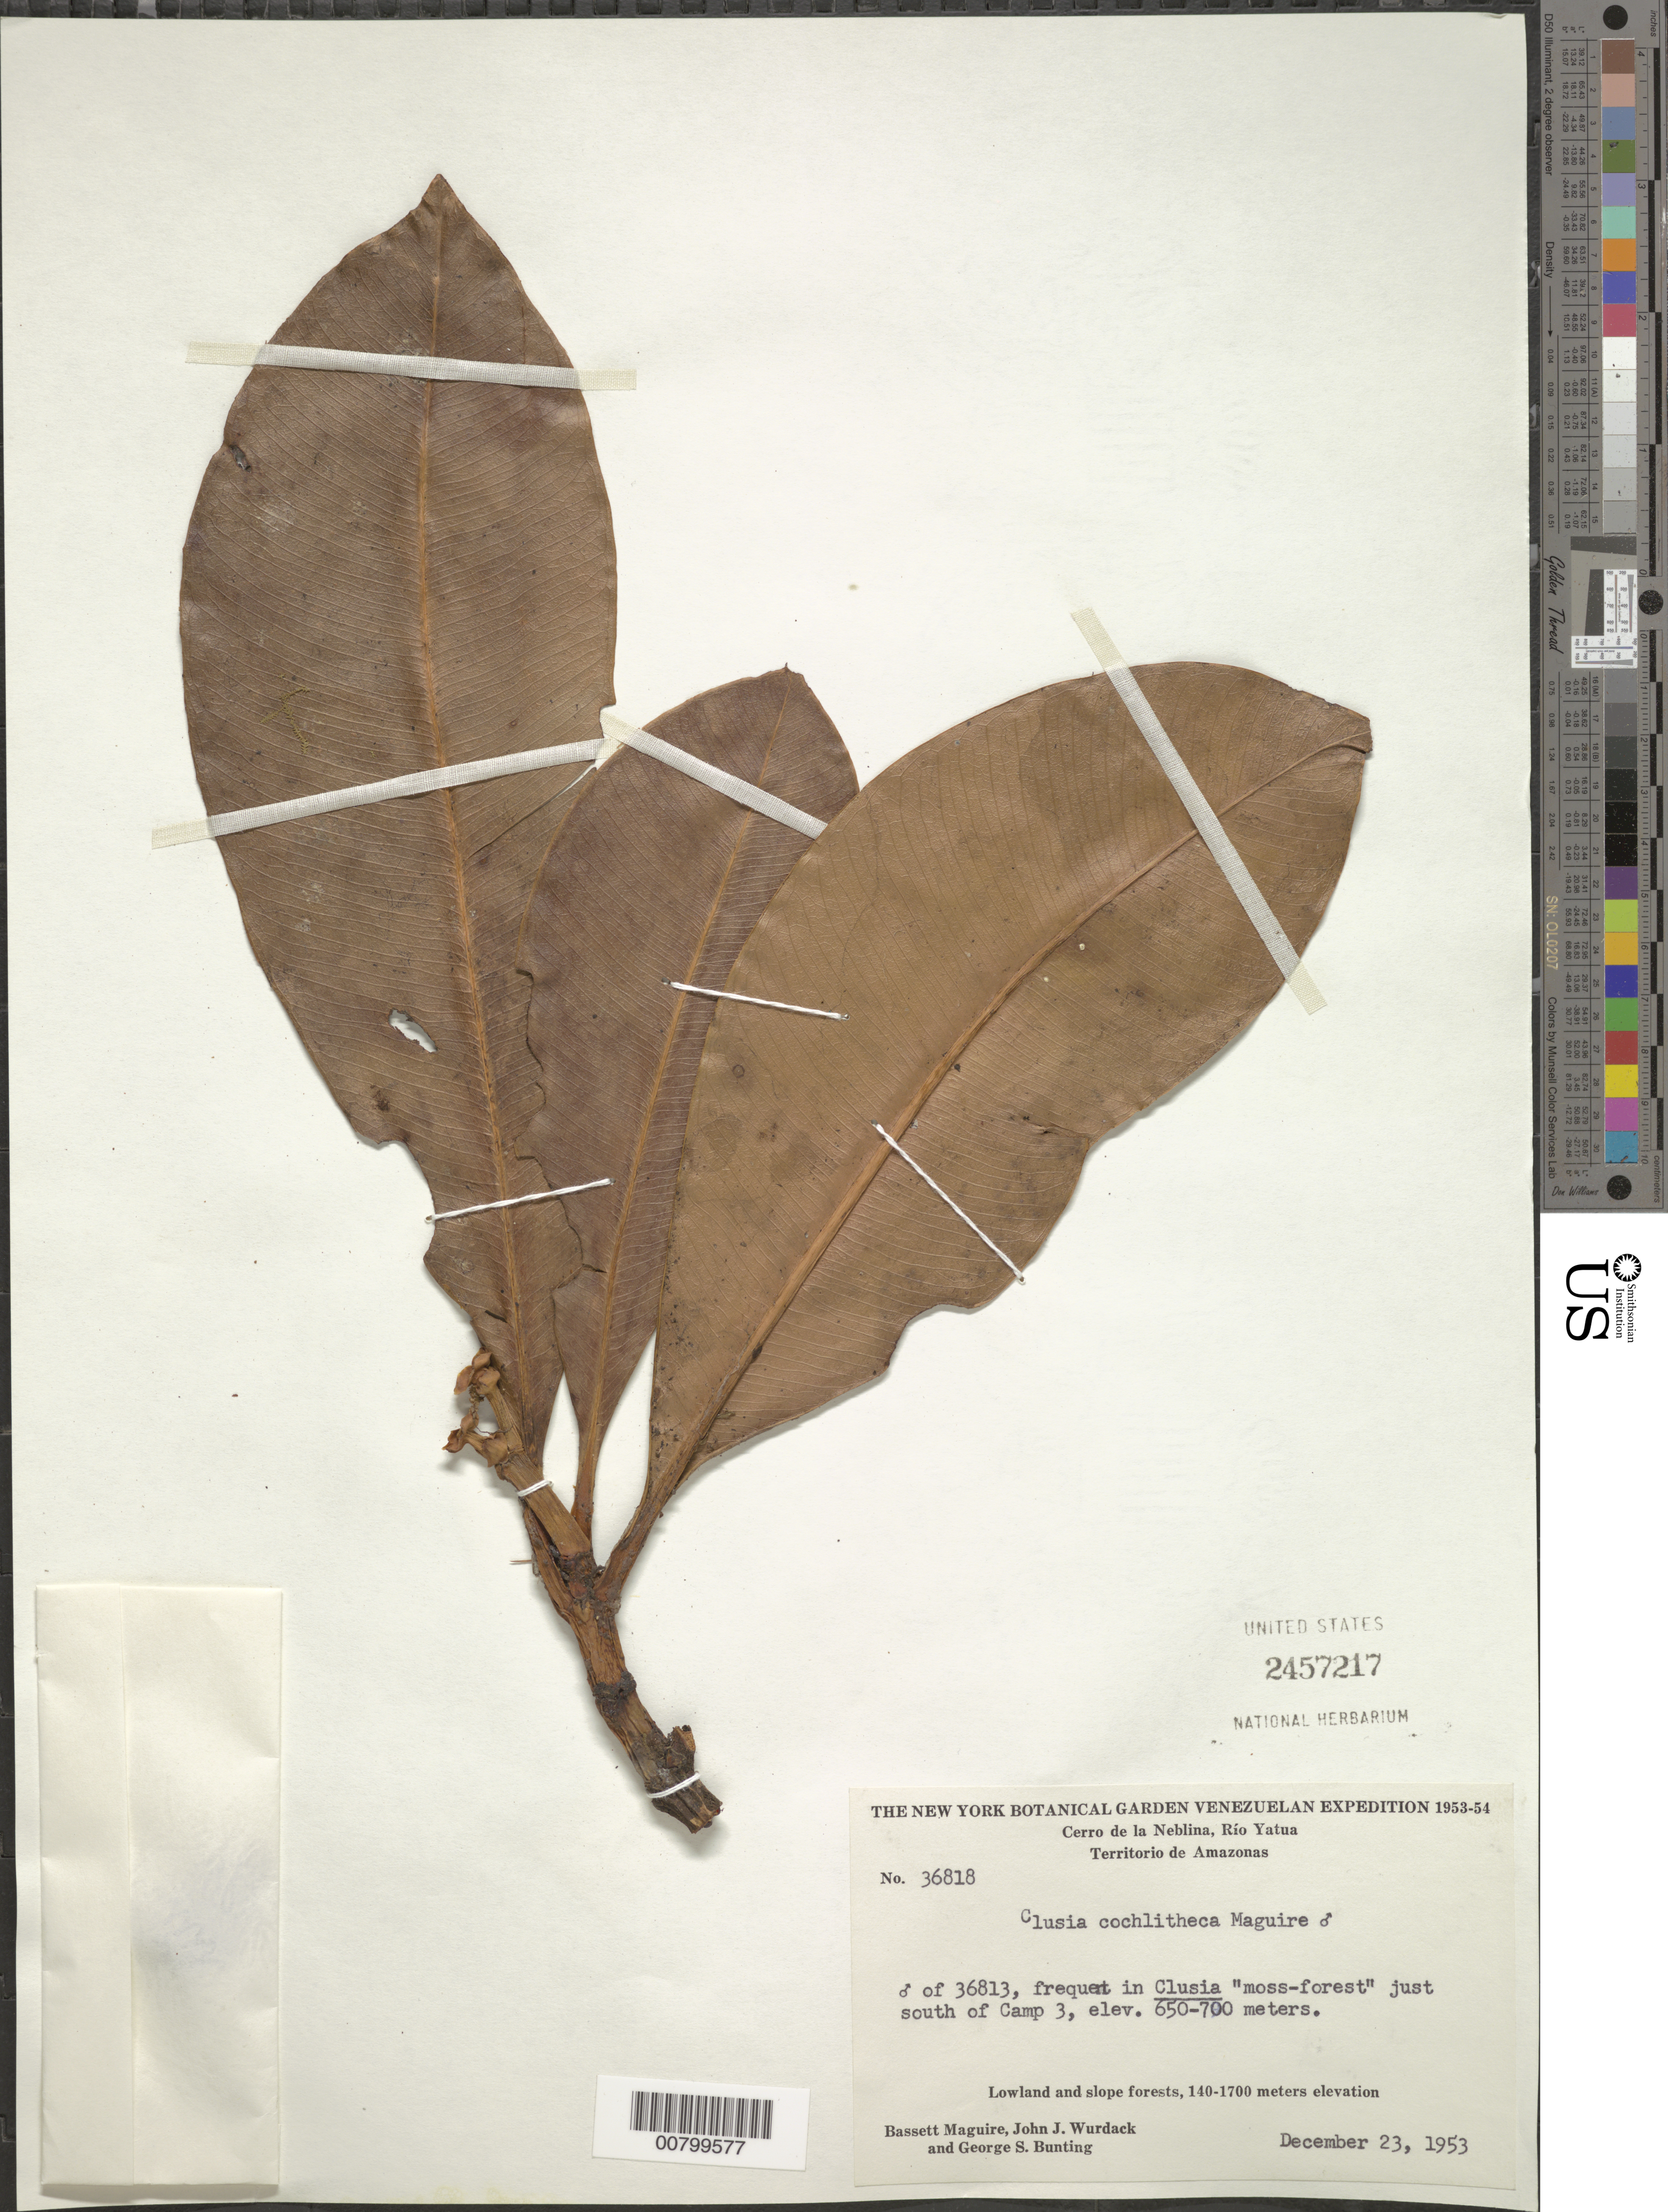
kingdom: Plantae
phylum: Tracheophyta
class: Magnoliopsida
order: Malpighiales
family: Clusiaceae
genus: Clusia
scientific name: Clusia cochlitheca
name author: Maguire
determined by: Luteyn, J. L.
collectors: B. Maguire, J. J. Wurdack & G. S. Bunting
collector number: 36818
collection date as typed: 23-Dec-53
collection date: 1953-12-23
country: Venezuela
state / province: Amazonas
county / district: Río Negro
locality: Cerro de la Neblina, Río Yatua, S of Camp 3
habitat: Clusia "moss-forest"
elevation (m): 650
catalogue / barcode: US 2457217